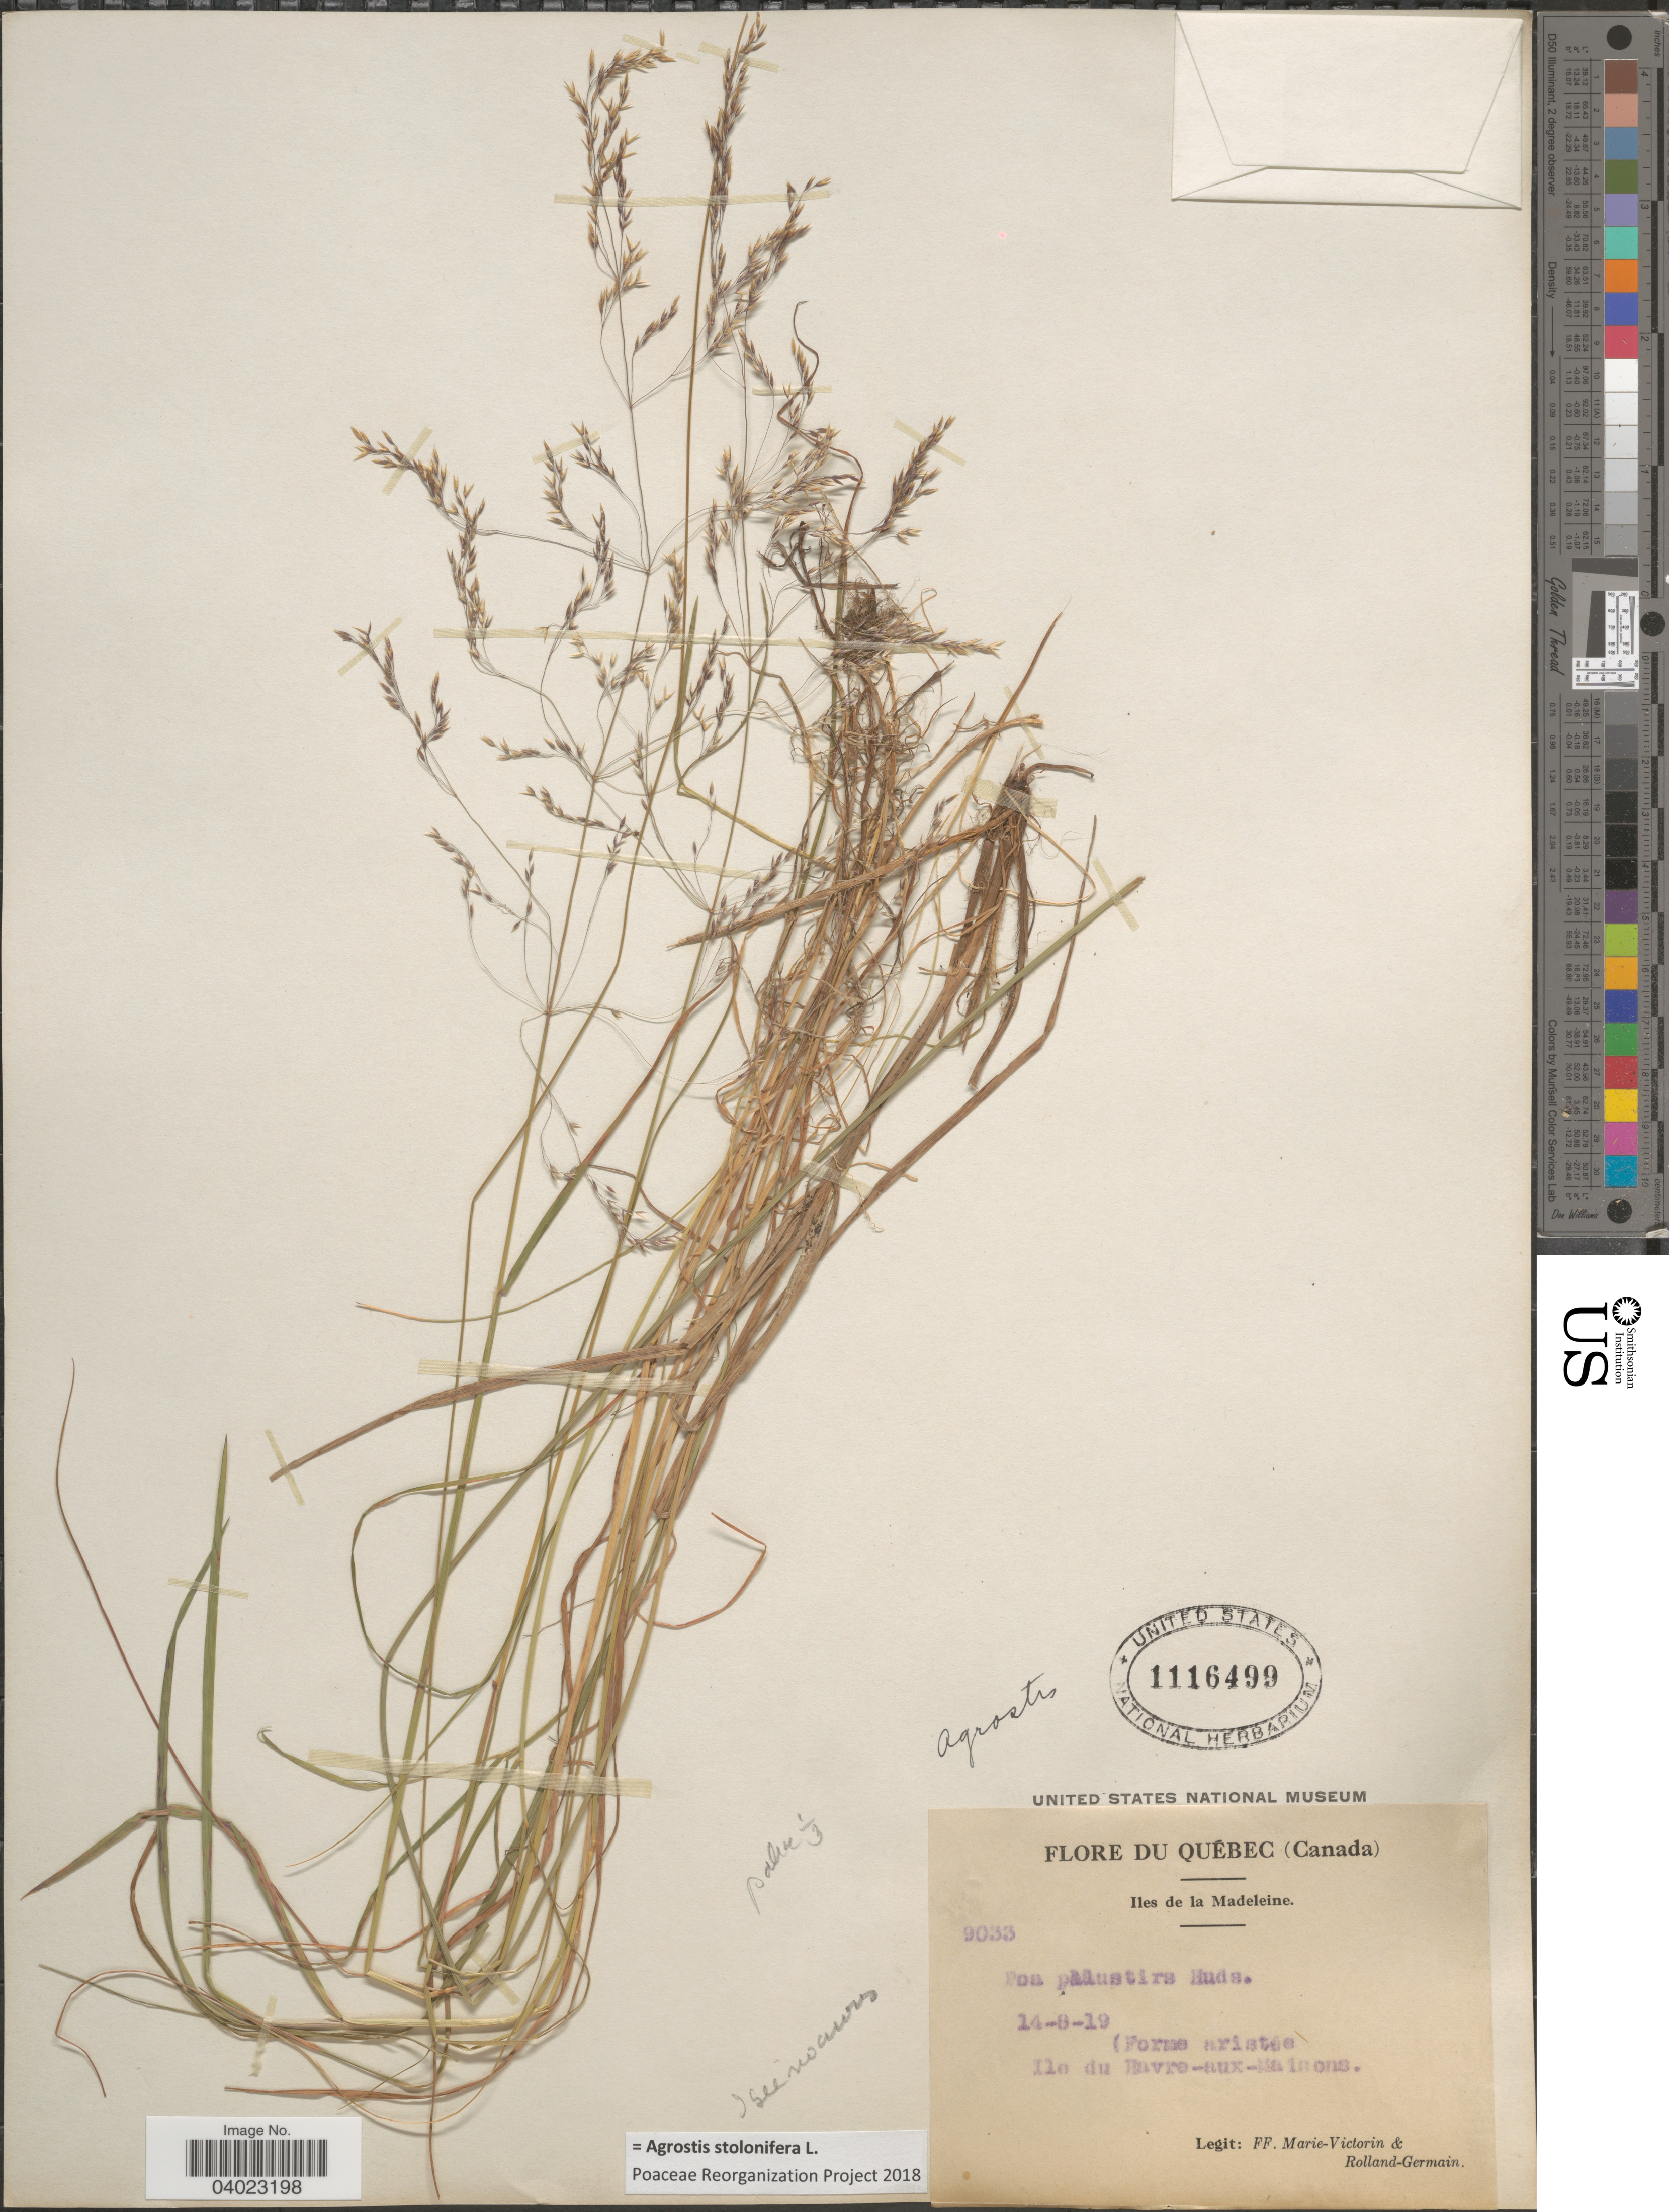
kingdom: Plantae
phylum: Tracheophyta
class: Liliopsida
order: Poales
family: Poaceae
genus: Agrostis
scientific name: Agrostis stolonifera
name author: L.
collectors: F. Marie-Victorin & Rolland-Germain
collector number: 9033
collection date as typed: Transcribed d/m/y: 14/8/19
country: Canada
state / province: Quebec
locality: Iles de la Madeleine. (Forme aristee. Ile du Havre-aux-Maisons.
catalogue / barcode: US 1116499